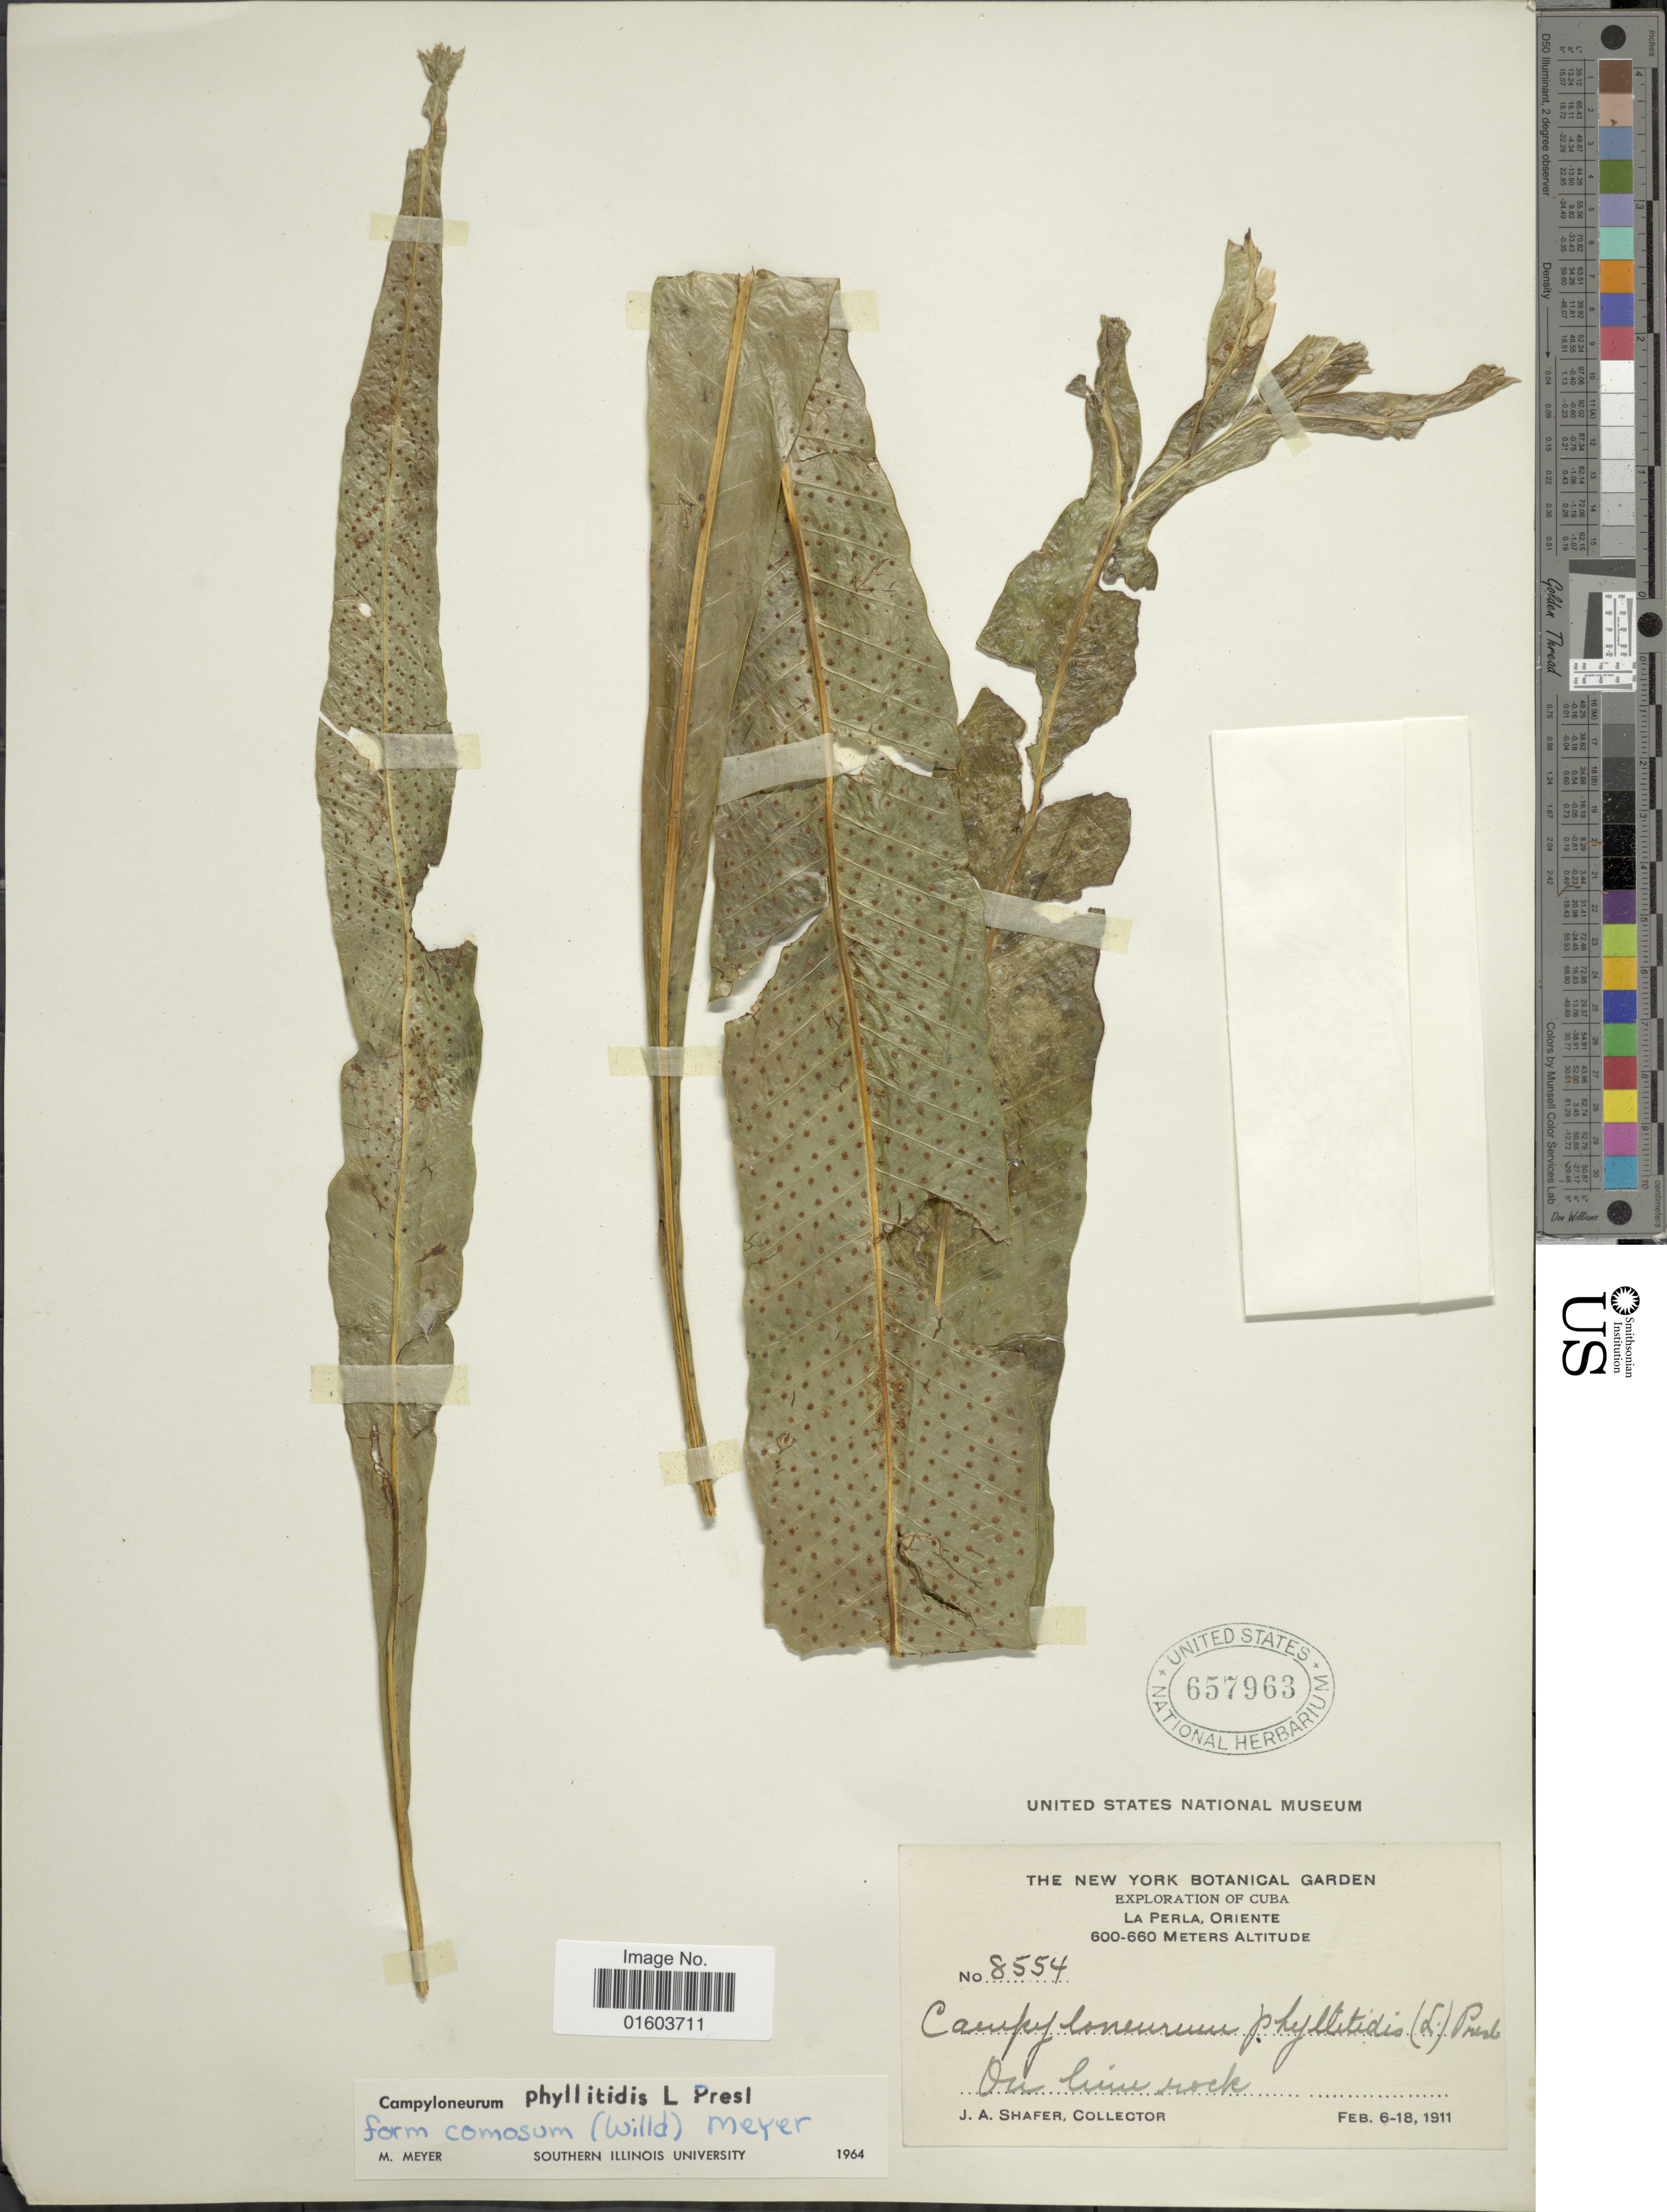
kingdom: Plantae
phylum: Tracheophyta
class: Polypodiopsida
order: Polypodiales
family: Polypodiaceae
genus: Campyloneurum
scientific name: Campyloneurum phyllitidis f. comosum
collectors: J. A. Shafer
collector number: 8554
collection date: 1911-02-06/1911-02-18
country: Cuba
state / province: Oriente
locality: La Perla, Oriente.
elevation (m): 600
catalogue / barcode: US 657963